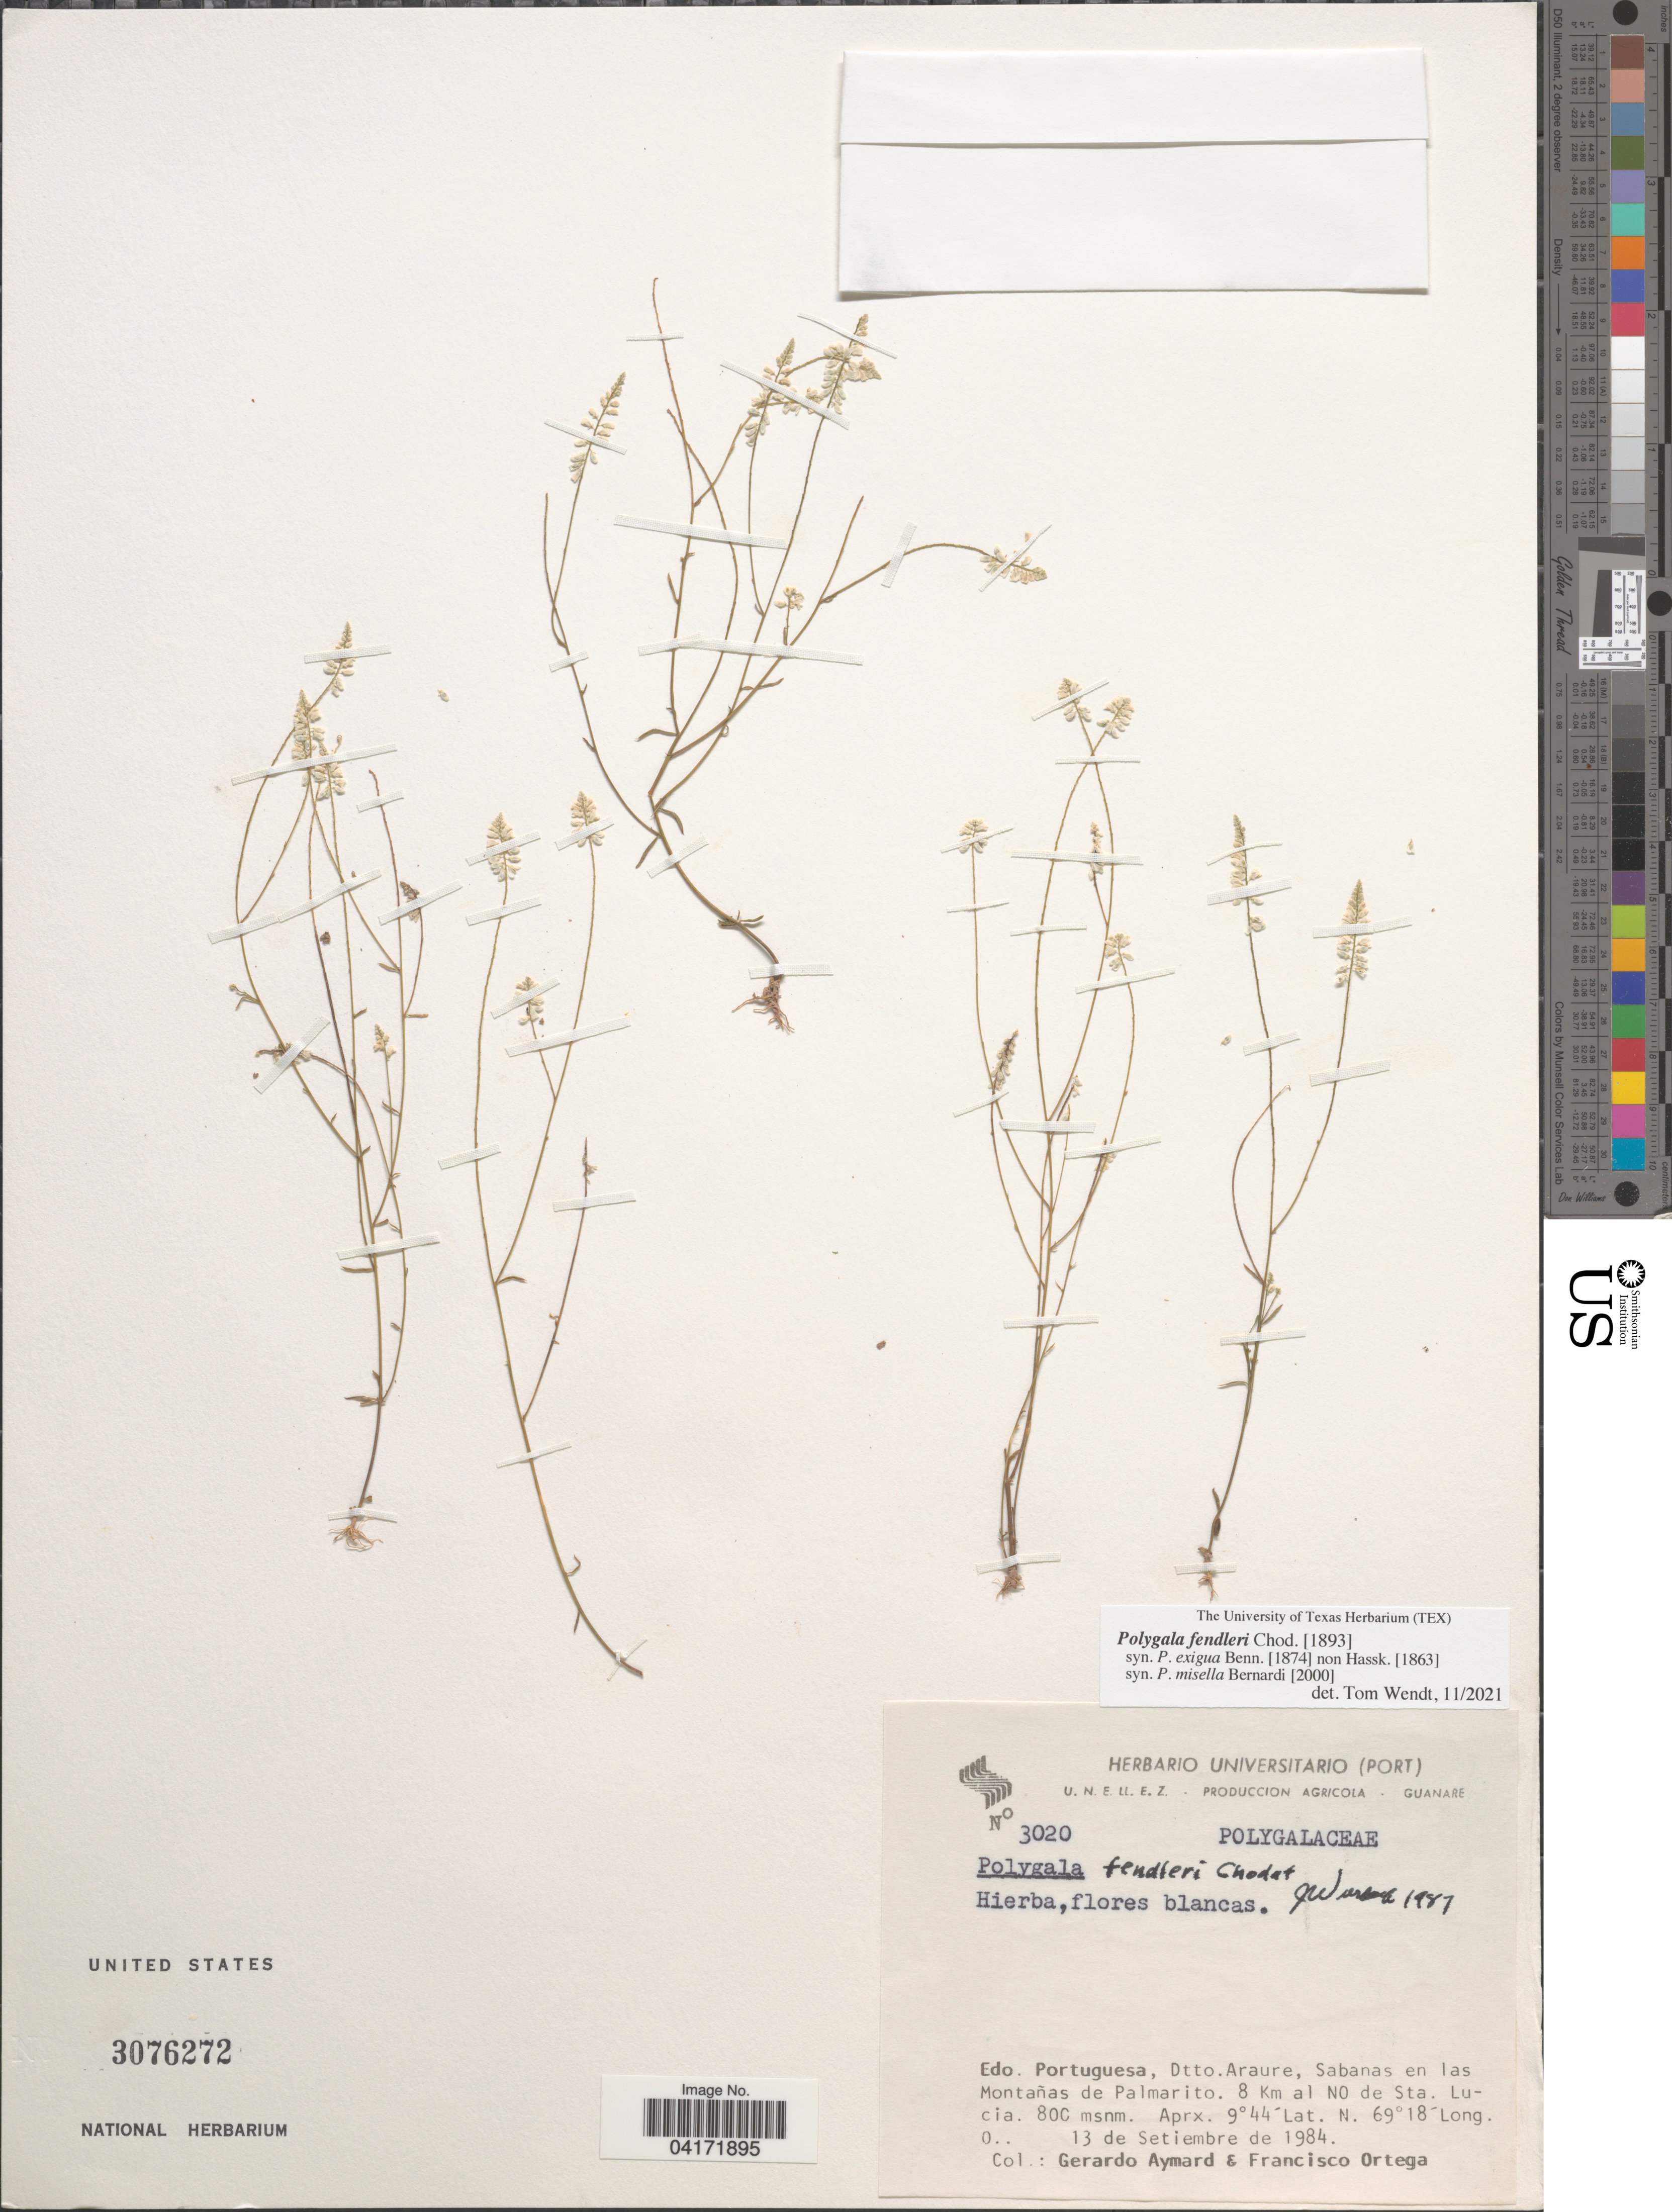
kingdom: Plantae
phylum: Tracheophyta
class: Magnoliopsida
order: Fabales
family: Polygalaceae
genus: Polygala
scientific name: Polygala fendleri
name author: Chodat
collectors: G. A. Aymard & F. J. Ortega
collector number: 3020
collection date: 1984-09-13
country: Venezuela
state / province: Portuguesa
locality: Dtto.Araure, Sabanas en las Montañas de Palmarito. 8 Km al NO de Sta. Lucia.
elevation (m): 800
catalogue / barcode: US 3076272